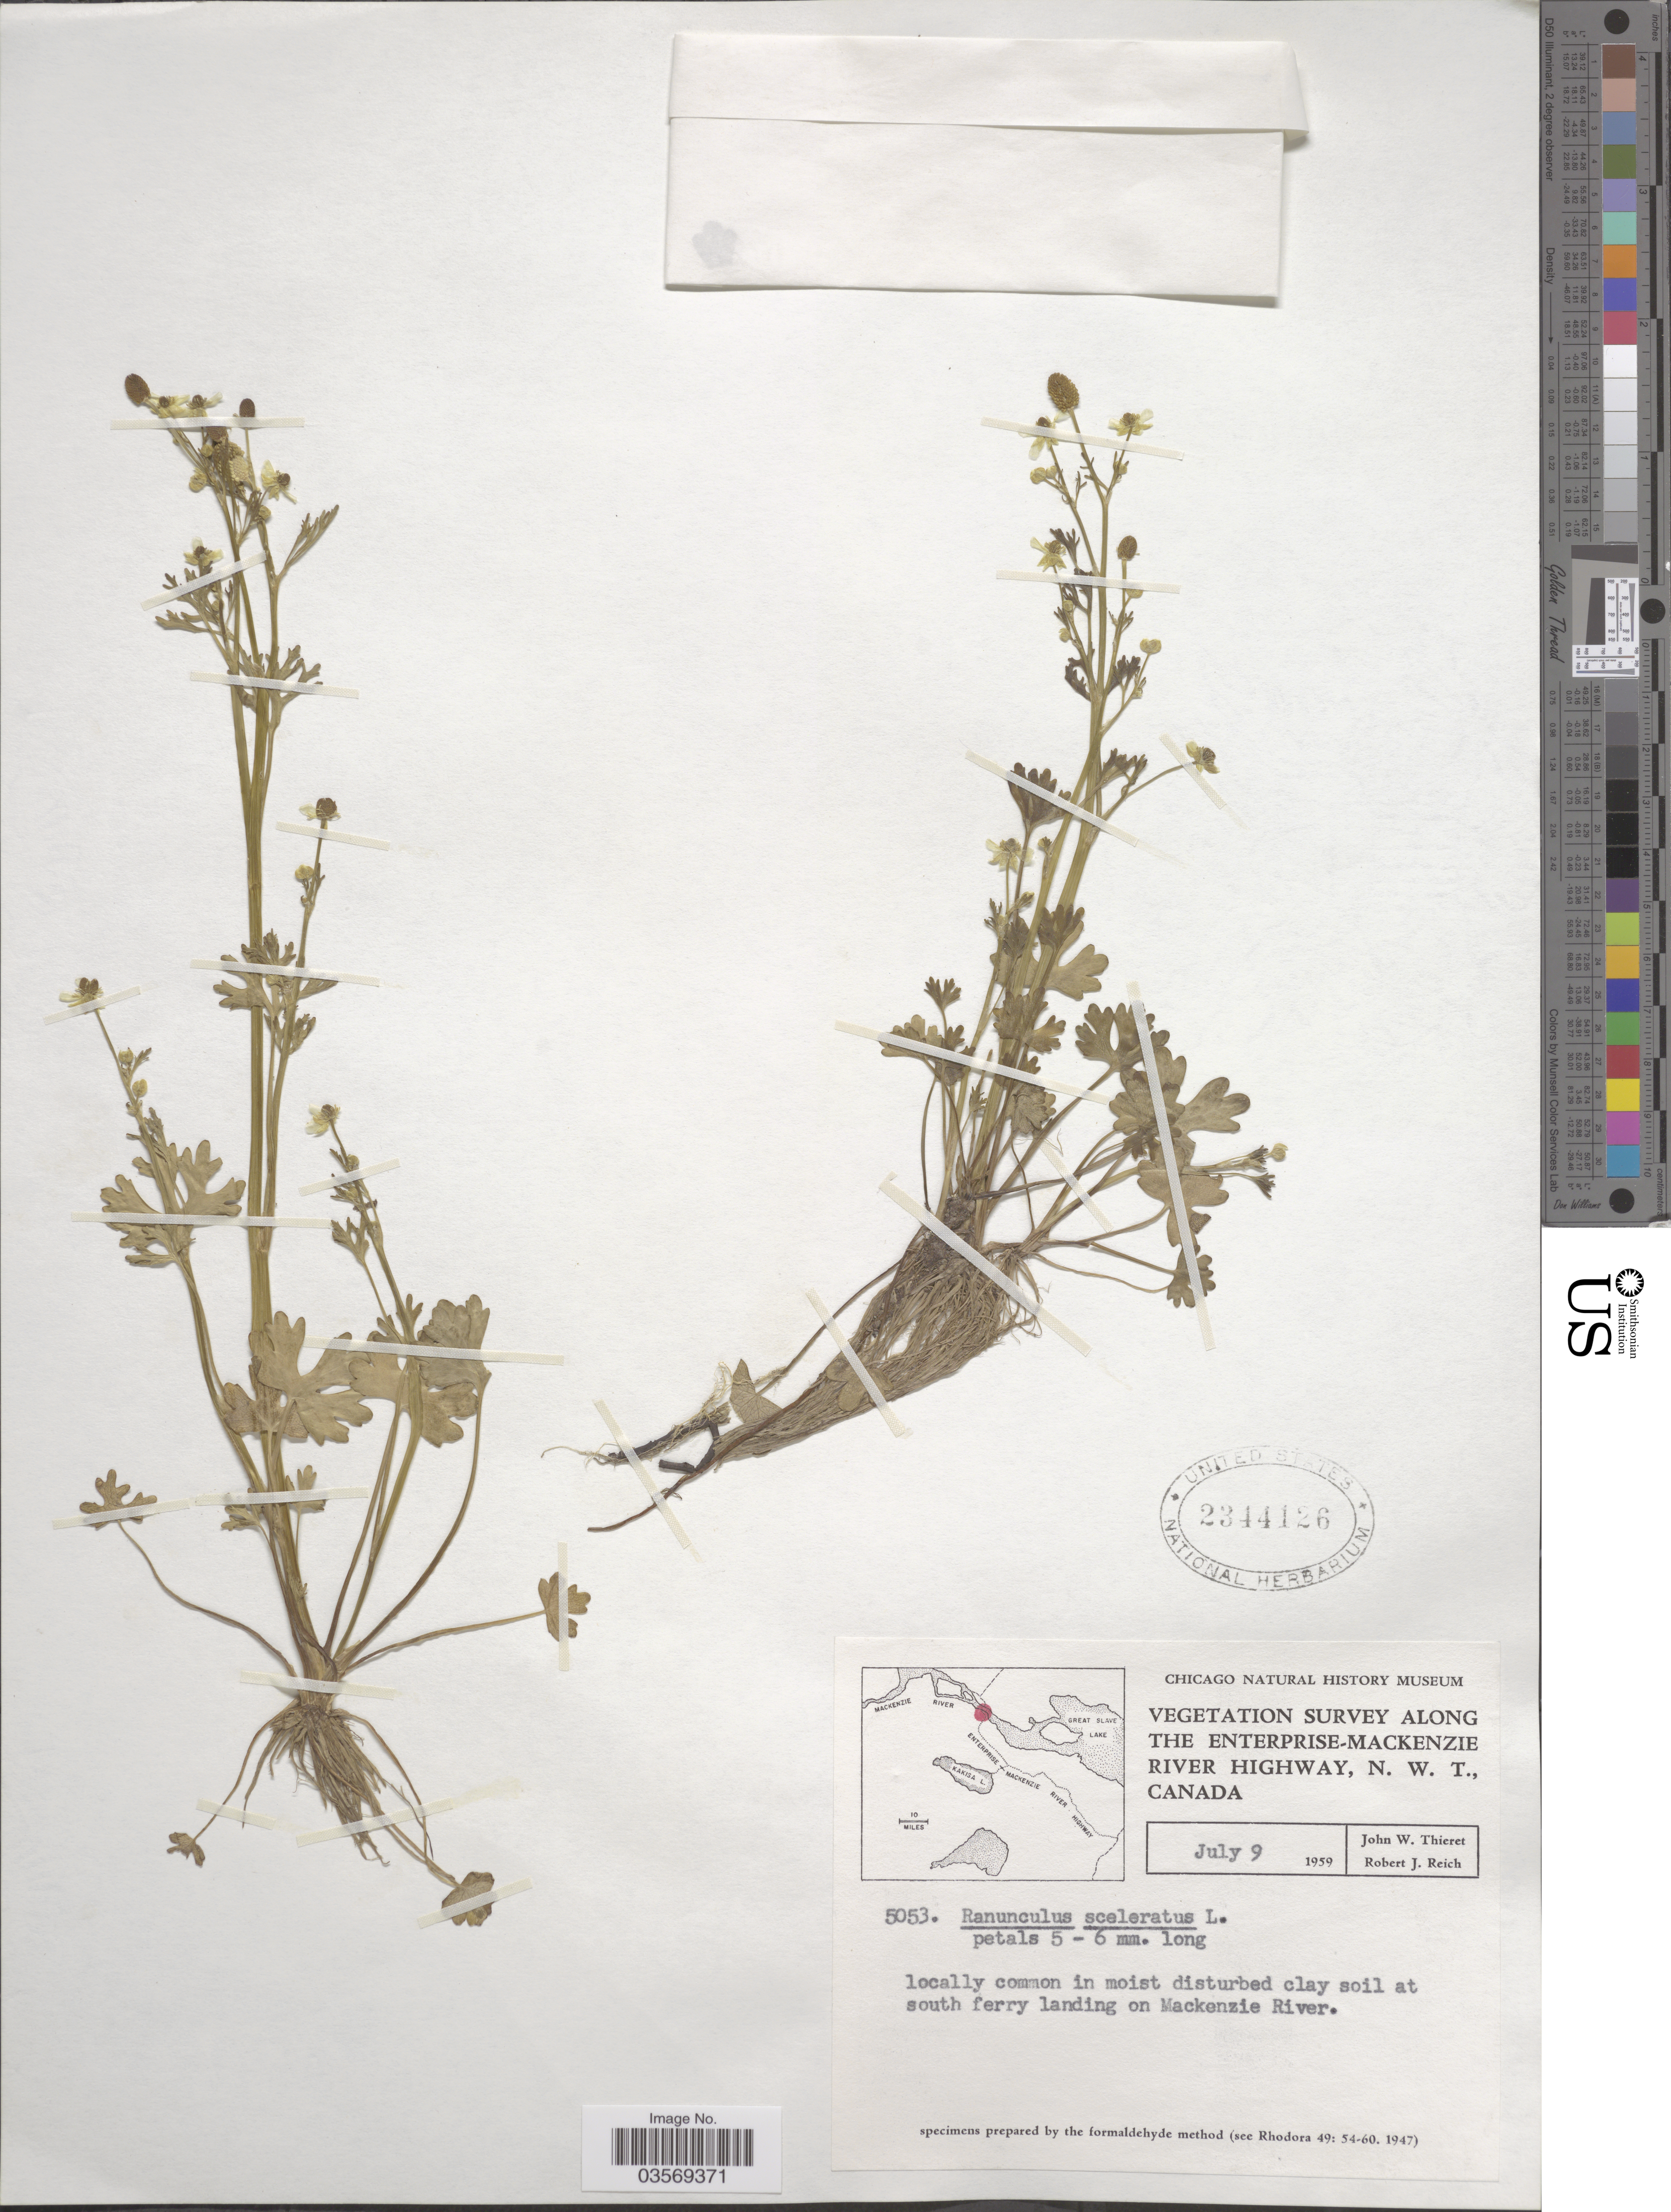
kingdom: Plantae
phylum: Tracheophyta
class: Magnoliopsida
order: Ranunculales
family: Ranunculaceae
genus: Ranunculus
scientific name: Ranunculus sceleratus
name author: L.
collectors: J. W. Thieret & R. Reich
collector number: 5053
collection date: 1959-07-09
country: Canada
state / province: Northwest Territories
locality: Along the Enterprise-Mackenzie River Highway. At south ferry landing on Mackenzie River.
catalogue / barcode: US 2344126